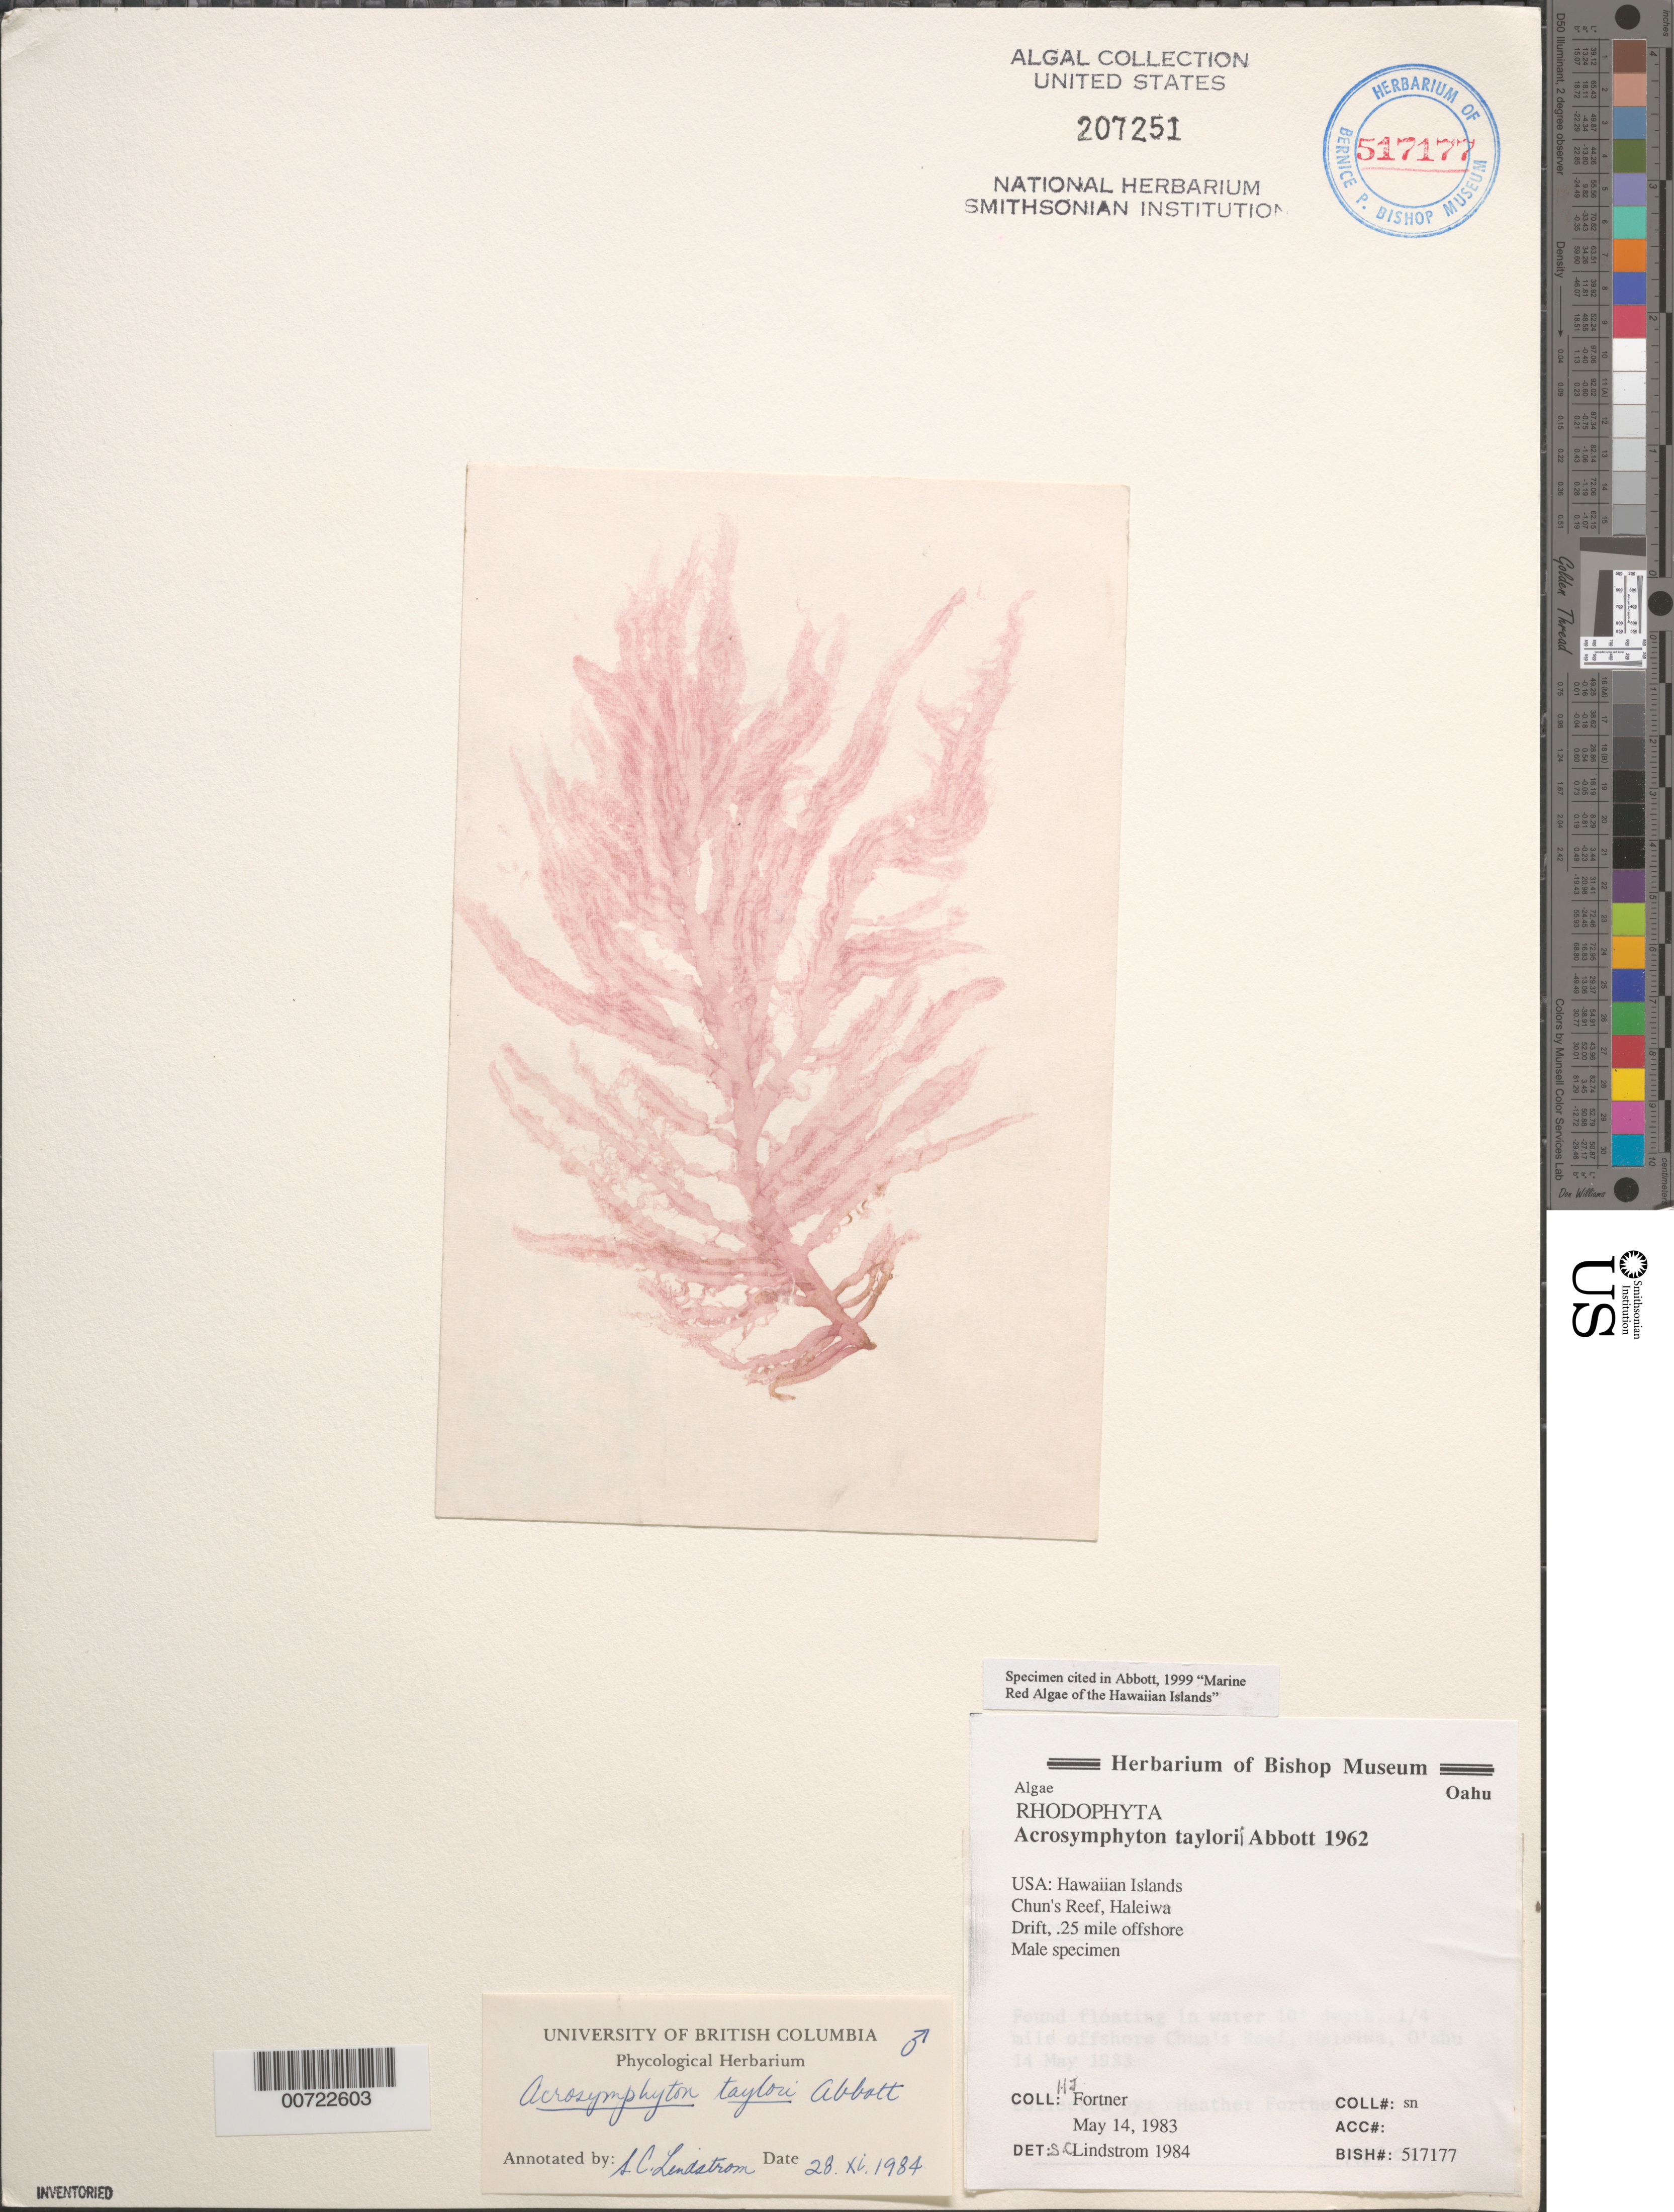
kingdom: Plantae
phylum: Rhodophyta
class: Florideophyceae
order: Acrosymphytales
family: Acrosymphytaceae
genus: Acrosymphyton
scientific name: Acrosymphyton taylorii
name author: I.A. Abbott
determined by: Lindstrom, S. C.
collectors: H. Fortner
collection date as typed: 14 May 1983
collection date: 1983-05-14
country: United States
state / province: Hawaii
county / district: Honolulu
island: Oahu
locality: Chun's Reef, Haleiwa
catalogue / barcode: US 207251